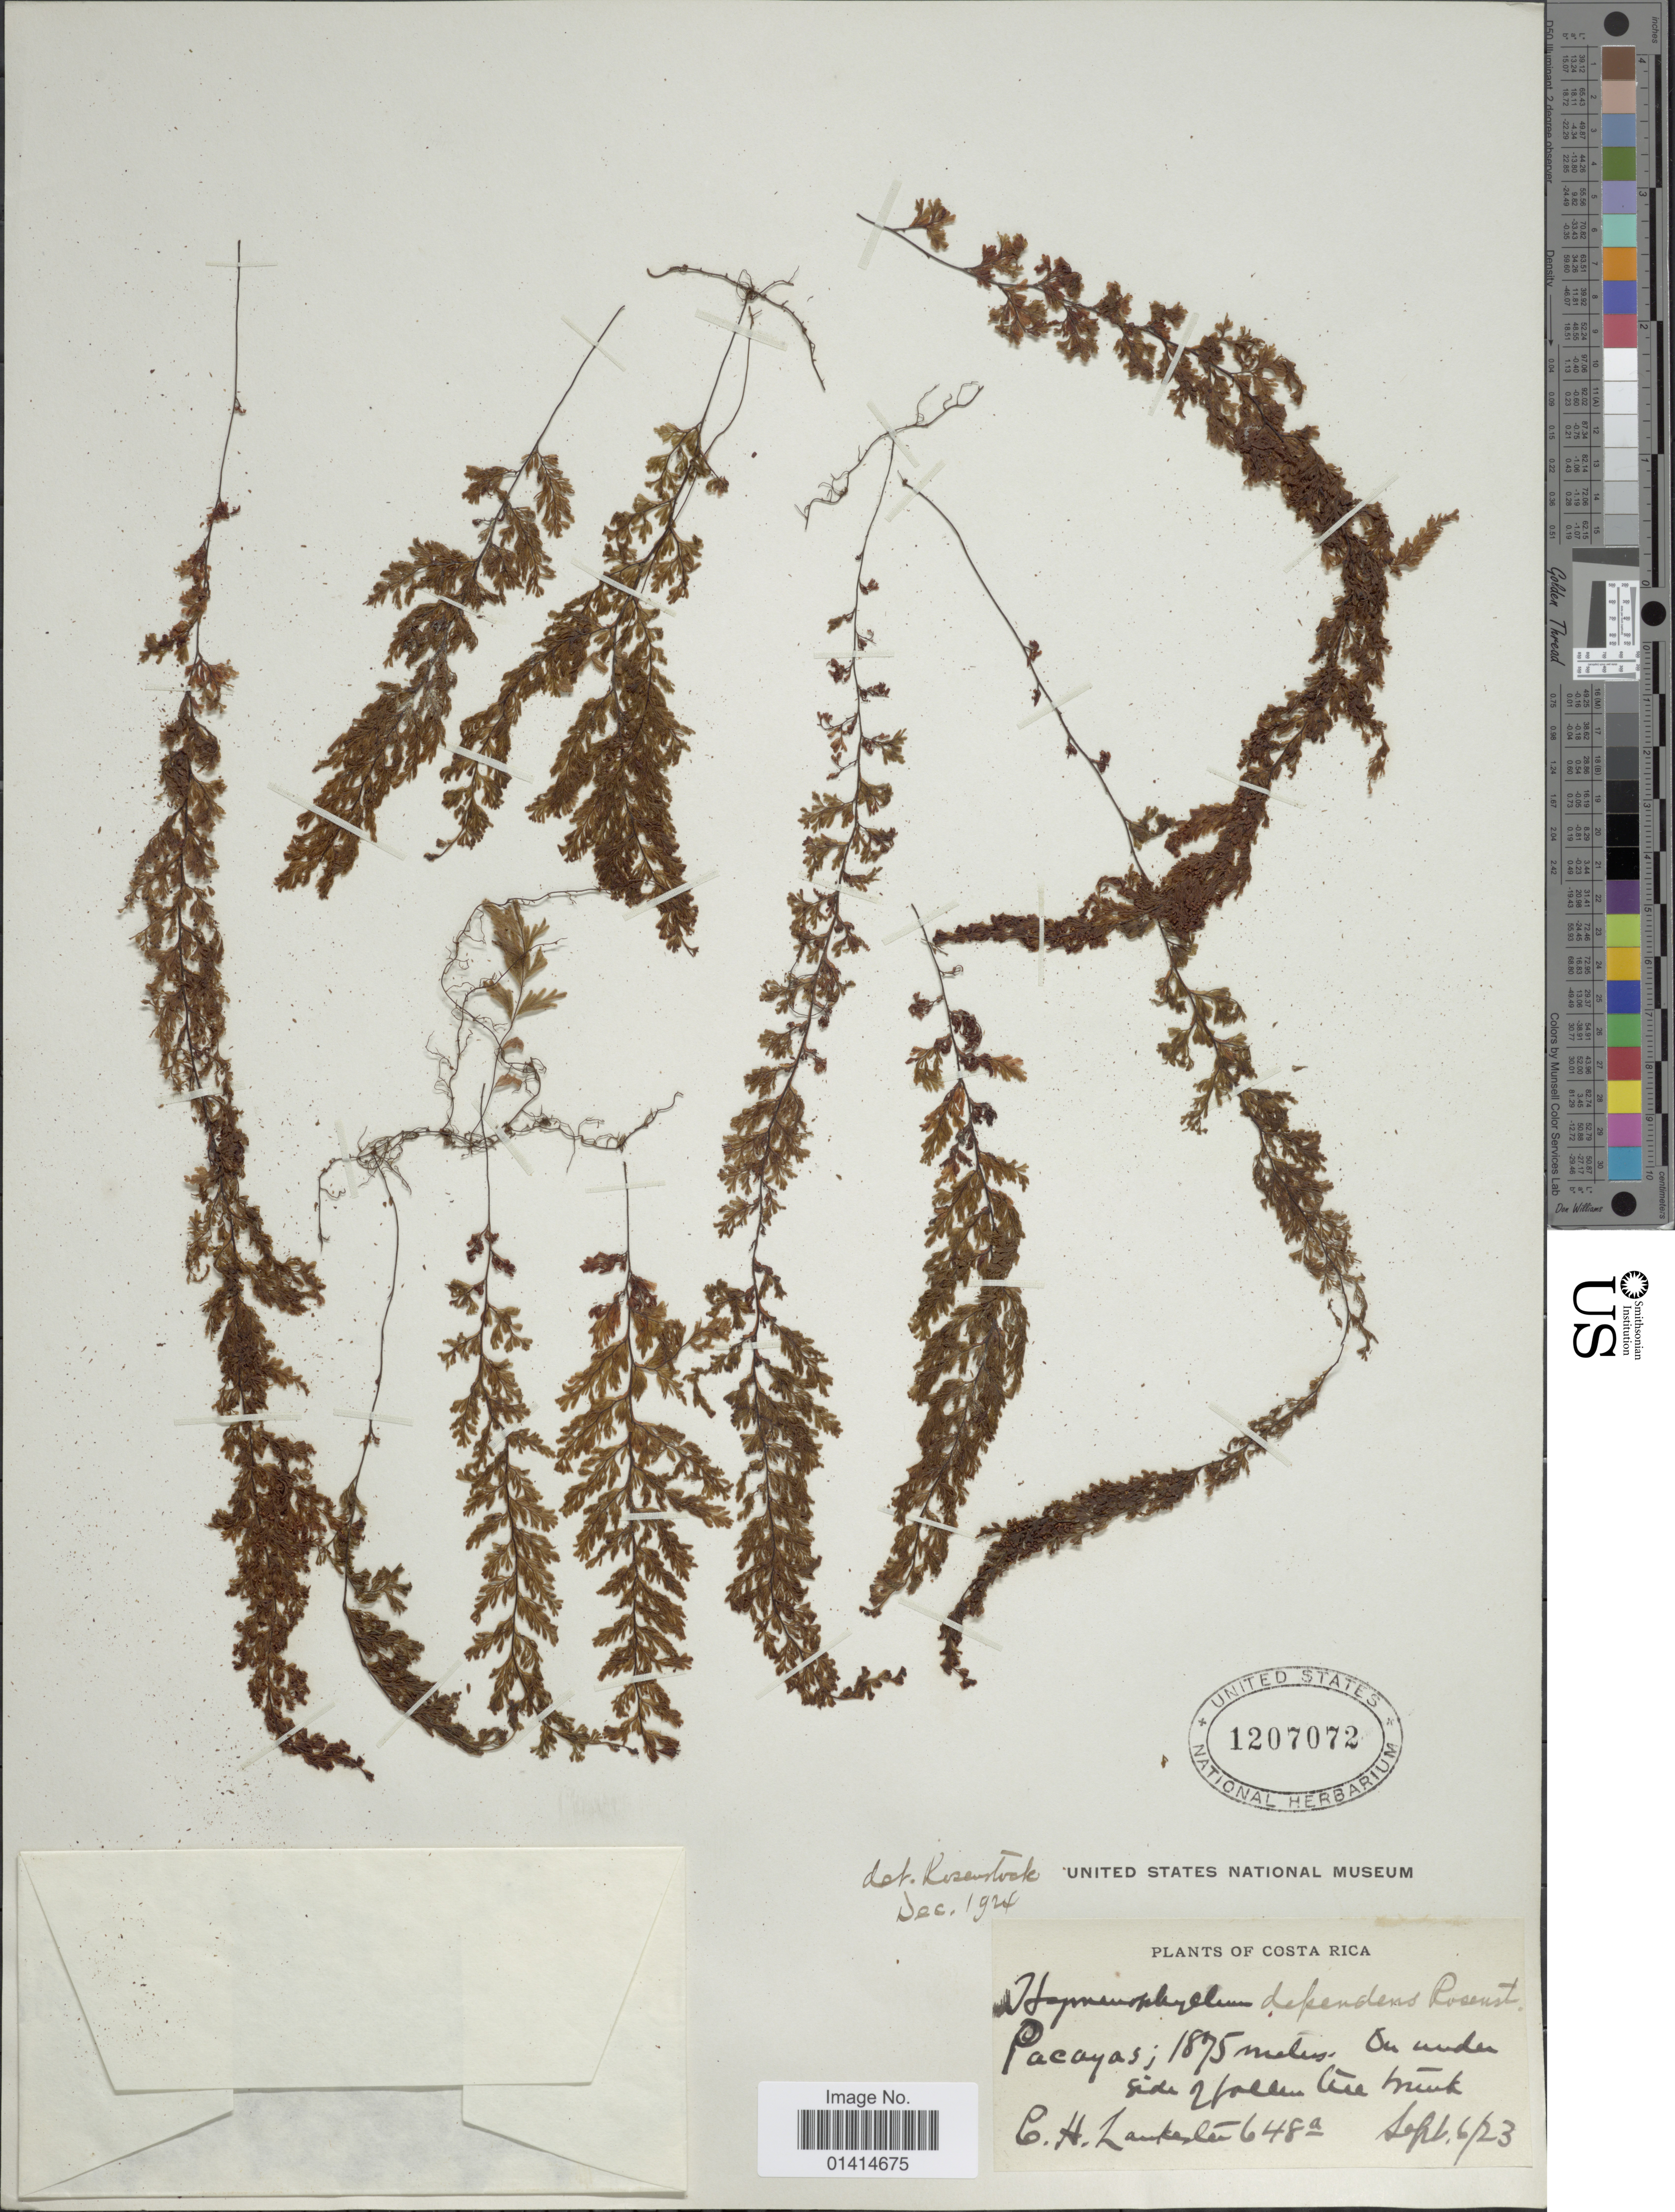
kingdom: Plantae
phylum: Tracheophyta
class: Polypodiopsida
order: Hymenophyllales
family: Hymenophyllaceae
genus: Hymenophyllum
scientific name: Hymenophyllum undulatum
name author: (Sw.) Sw.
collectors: C. H. Lankester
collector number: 648a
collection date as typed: Transcribed d/m/y: 6/9/23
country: Costa Rica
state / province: Cartago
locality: Pacayas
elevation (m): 1875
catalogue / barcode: US 1207072